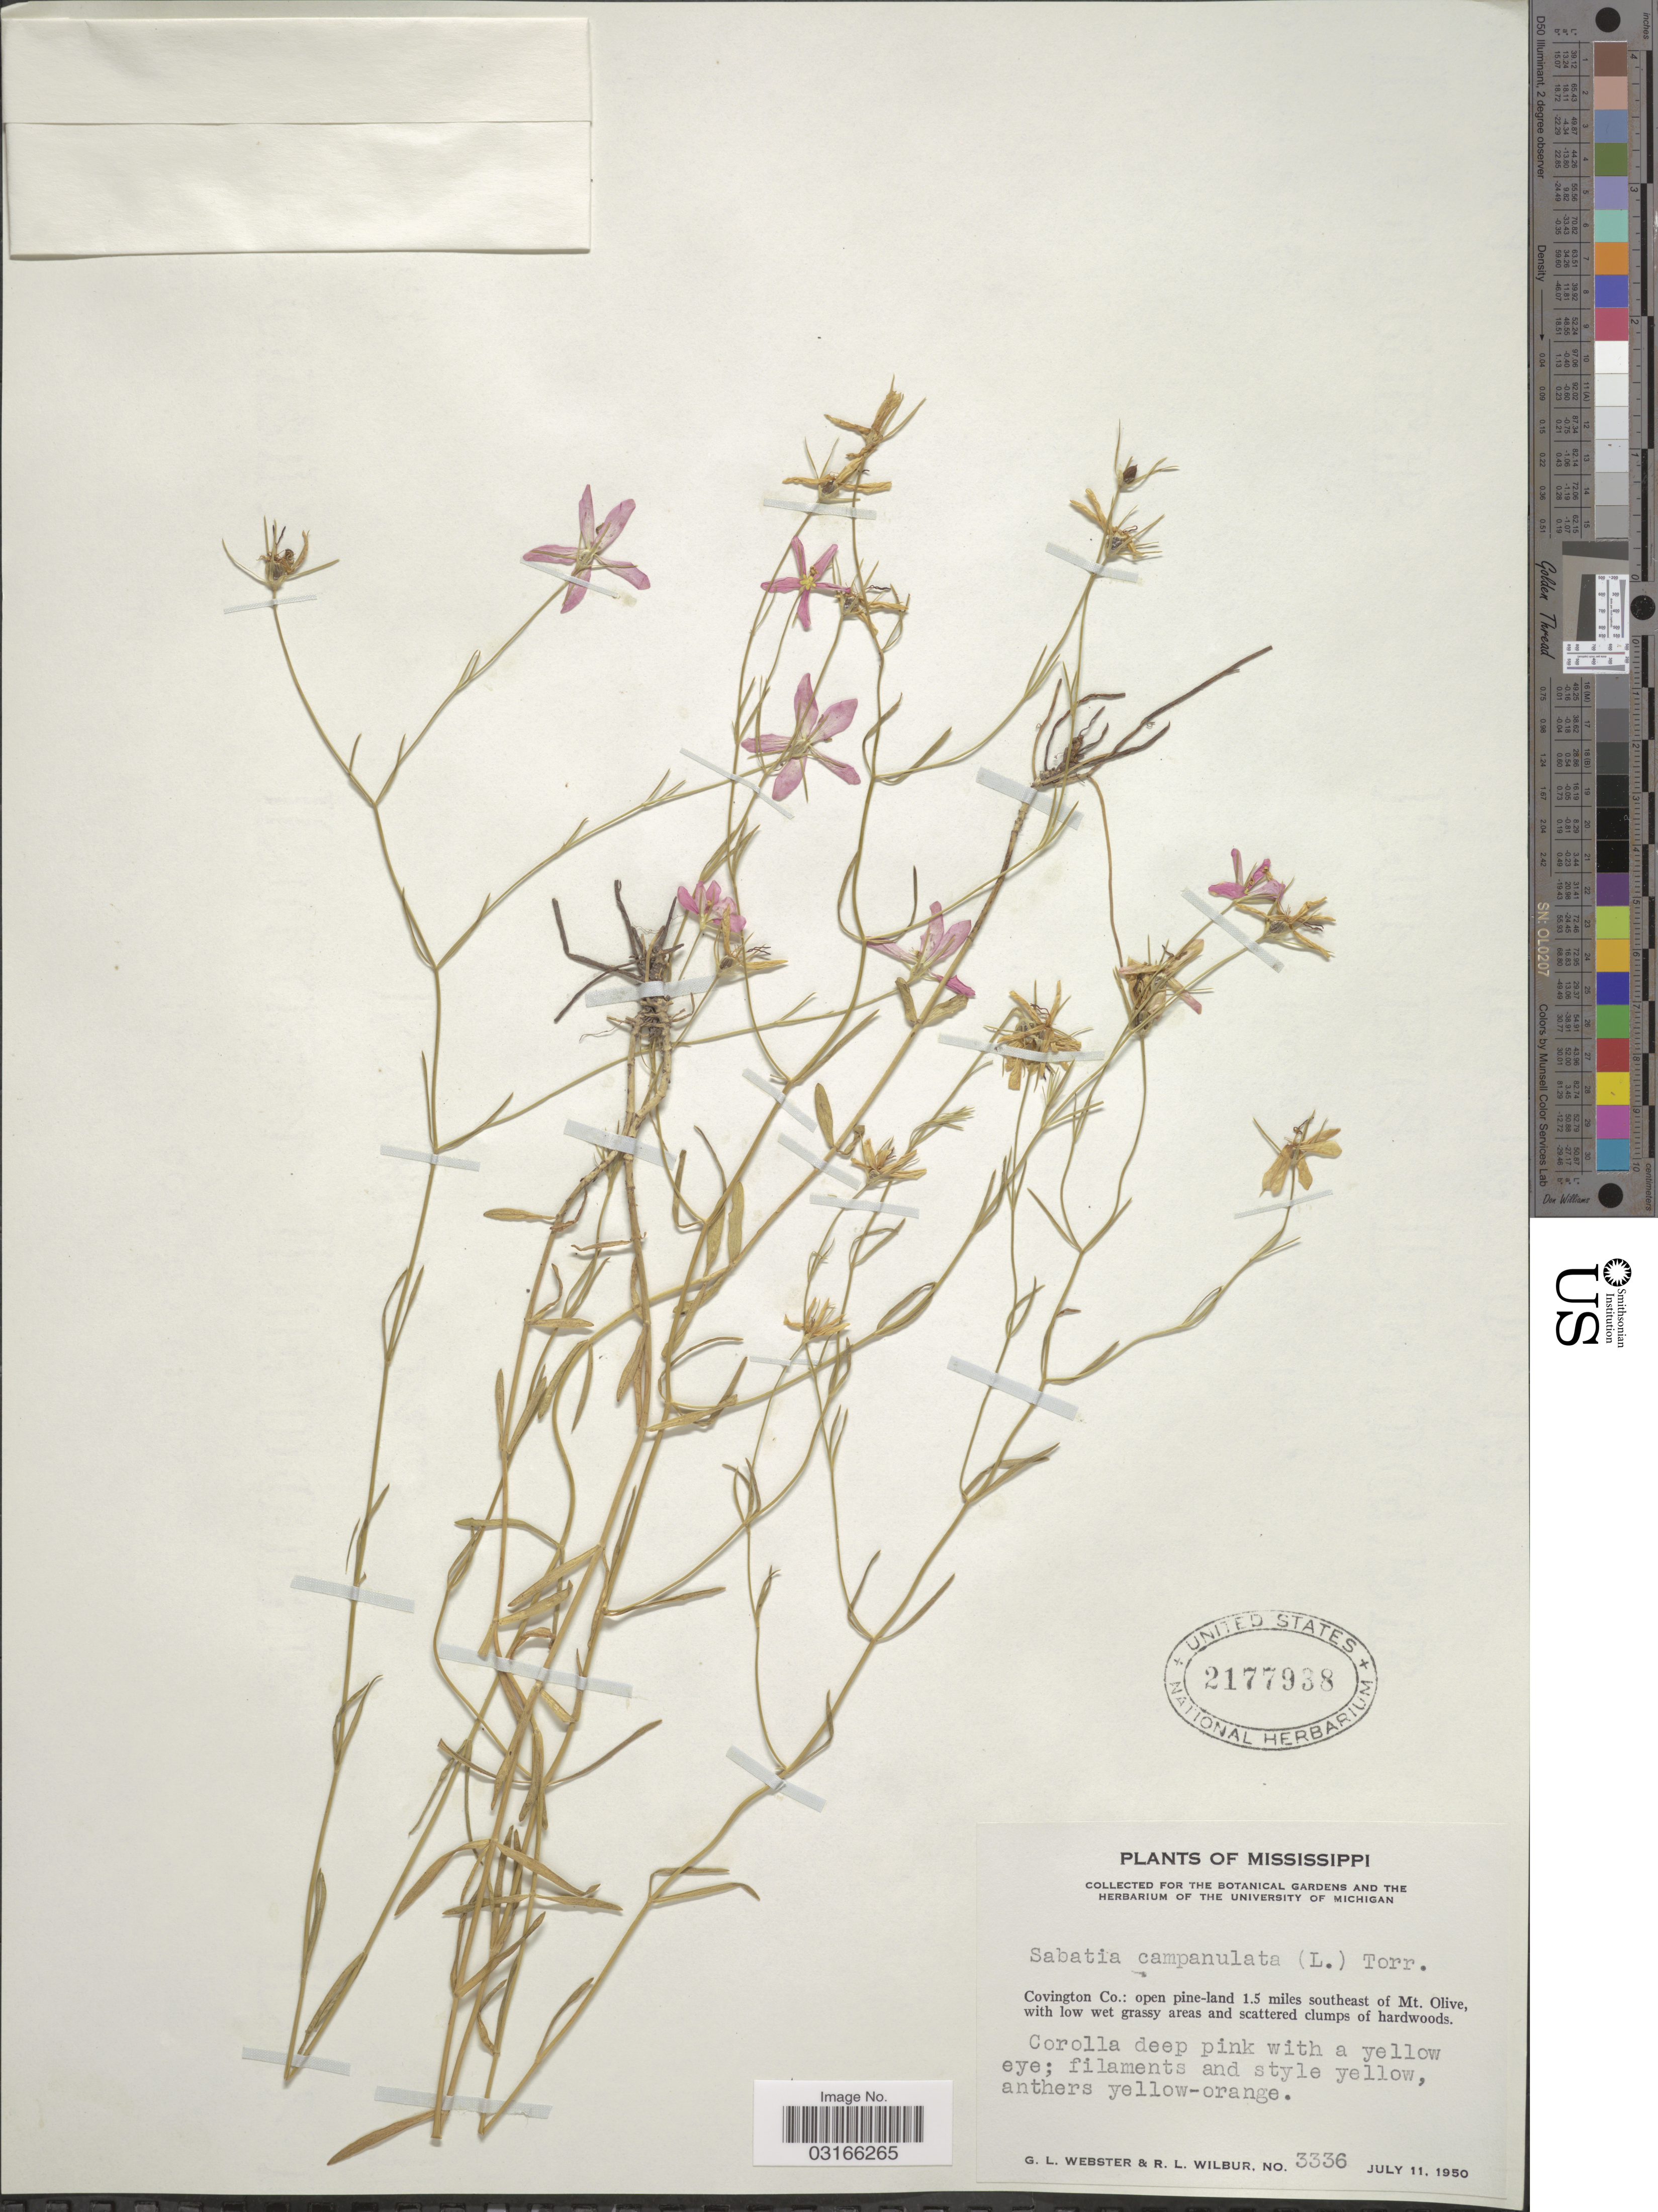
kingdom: Plantae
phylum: Tracheophyta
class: Magnoliopsida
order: Gentianales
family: Gentianaceae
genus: Sabatia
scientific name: Sabatia campanulata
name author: (L.) Torr.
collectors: G. L. Webster & R. L. Wilbur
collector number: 3336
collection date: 1950-07-11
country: United States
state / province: Mississippi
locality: Covington Co.: open pine-land 1.5 miles southeast of Mt. Olive, with low wet grassy areas and scattered clumps of hardwoods.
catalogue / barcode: US 2177938